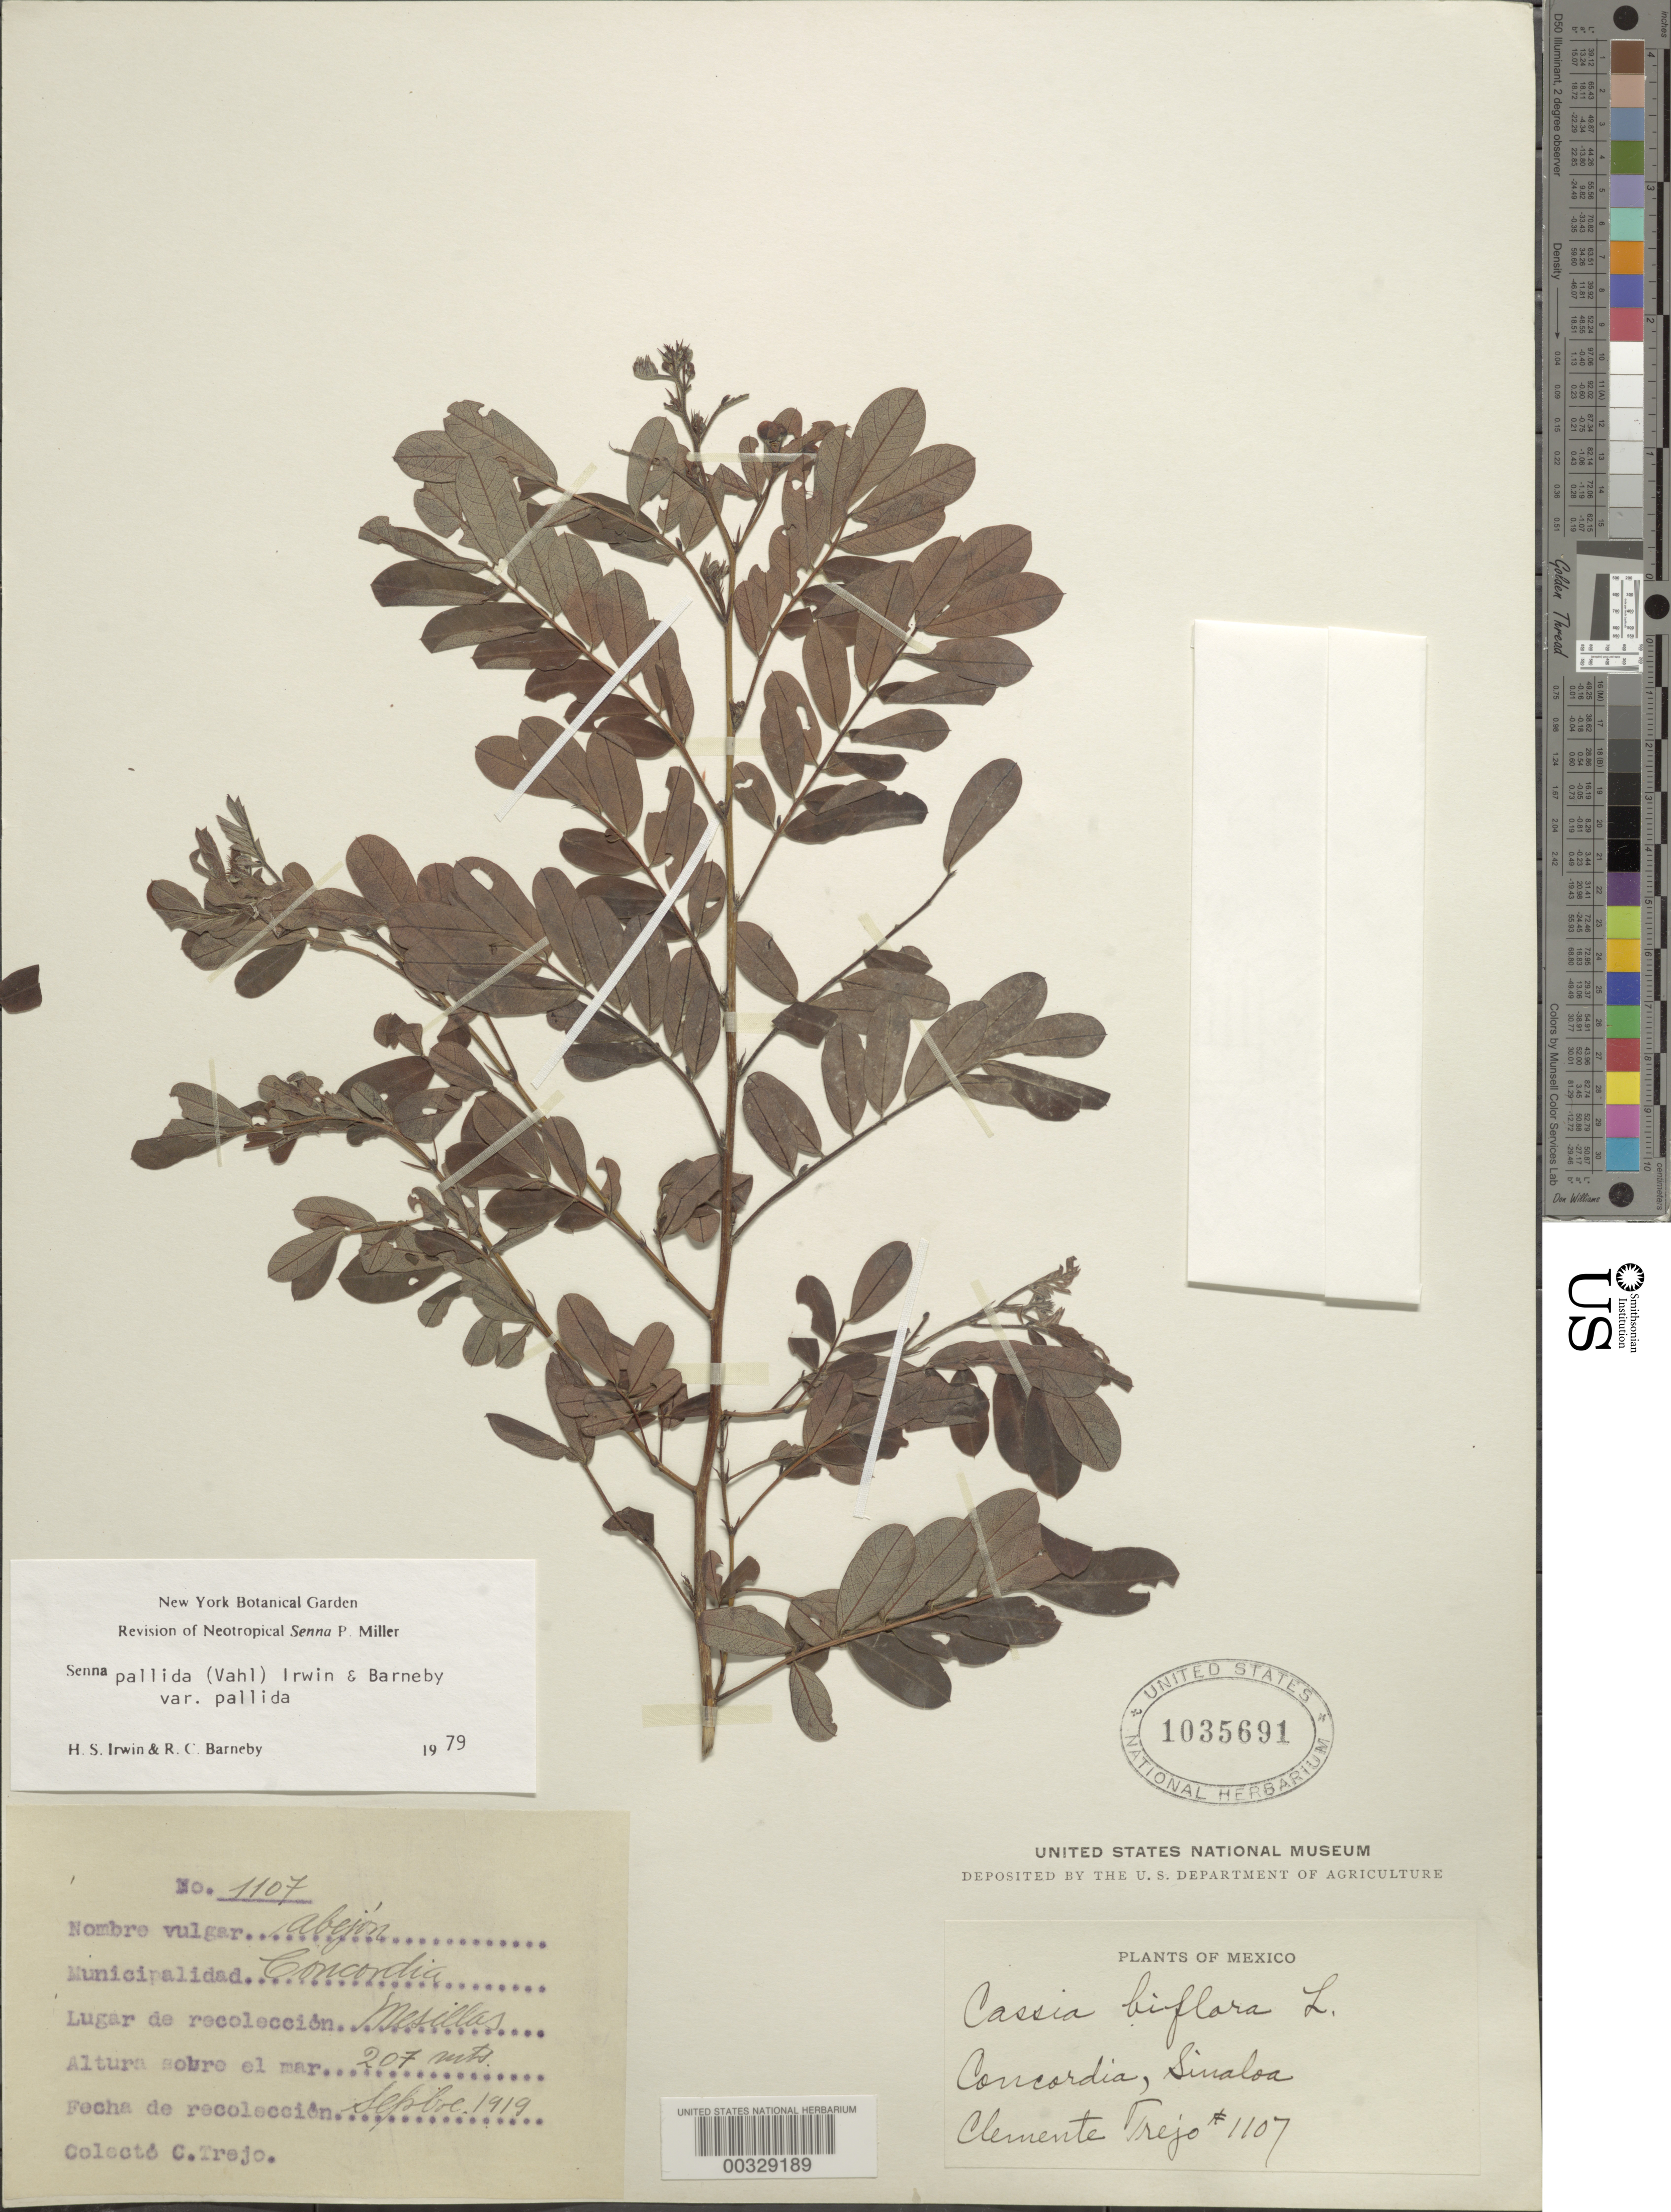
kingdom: Plantae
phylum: Tracheophyta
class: Magnoliopsida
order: Fabales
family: Fabaceae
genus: Senna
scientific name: Senna pallida var. pallida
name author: (Vahl) H.S. Irwin & Barneby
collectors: C. C. Trejo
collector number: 1107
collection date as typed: Sep 1919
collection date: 1919-09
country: Mexico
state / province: Sinaloa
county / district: Concordia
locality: Mesillas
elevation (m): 207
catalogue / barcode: US 1035691